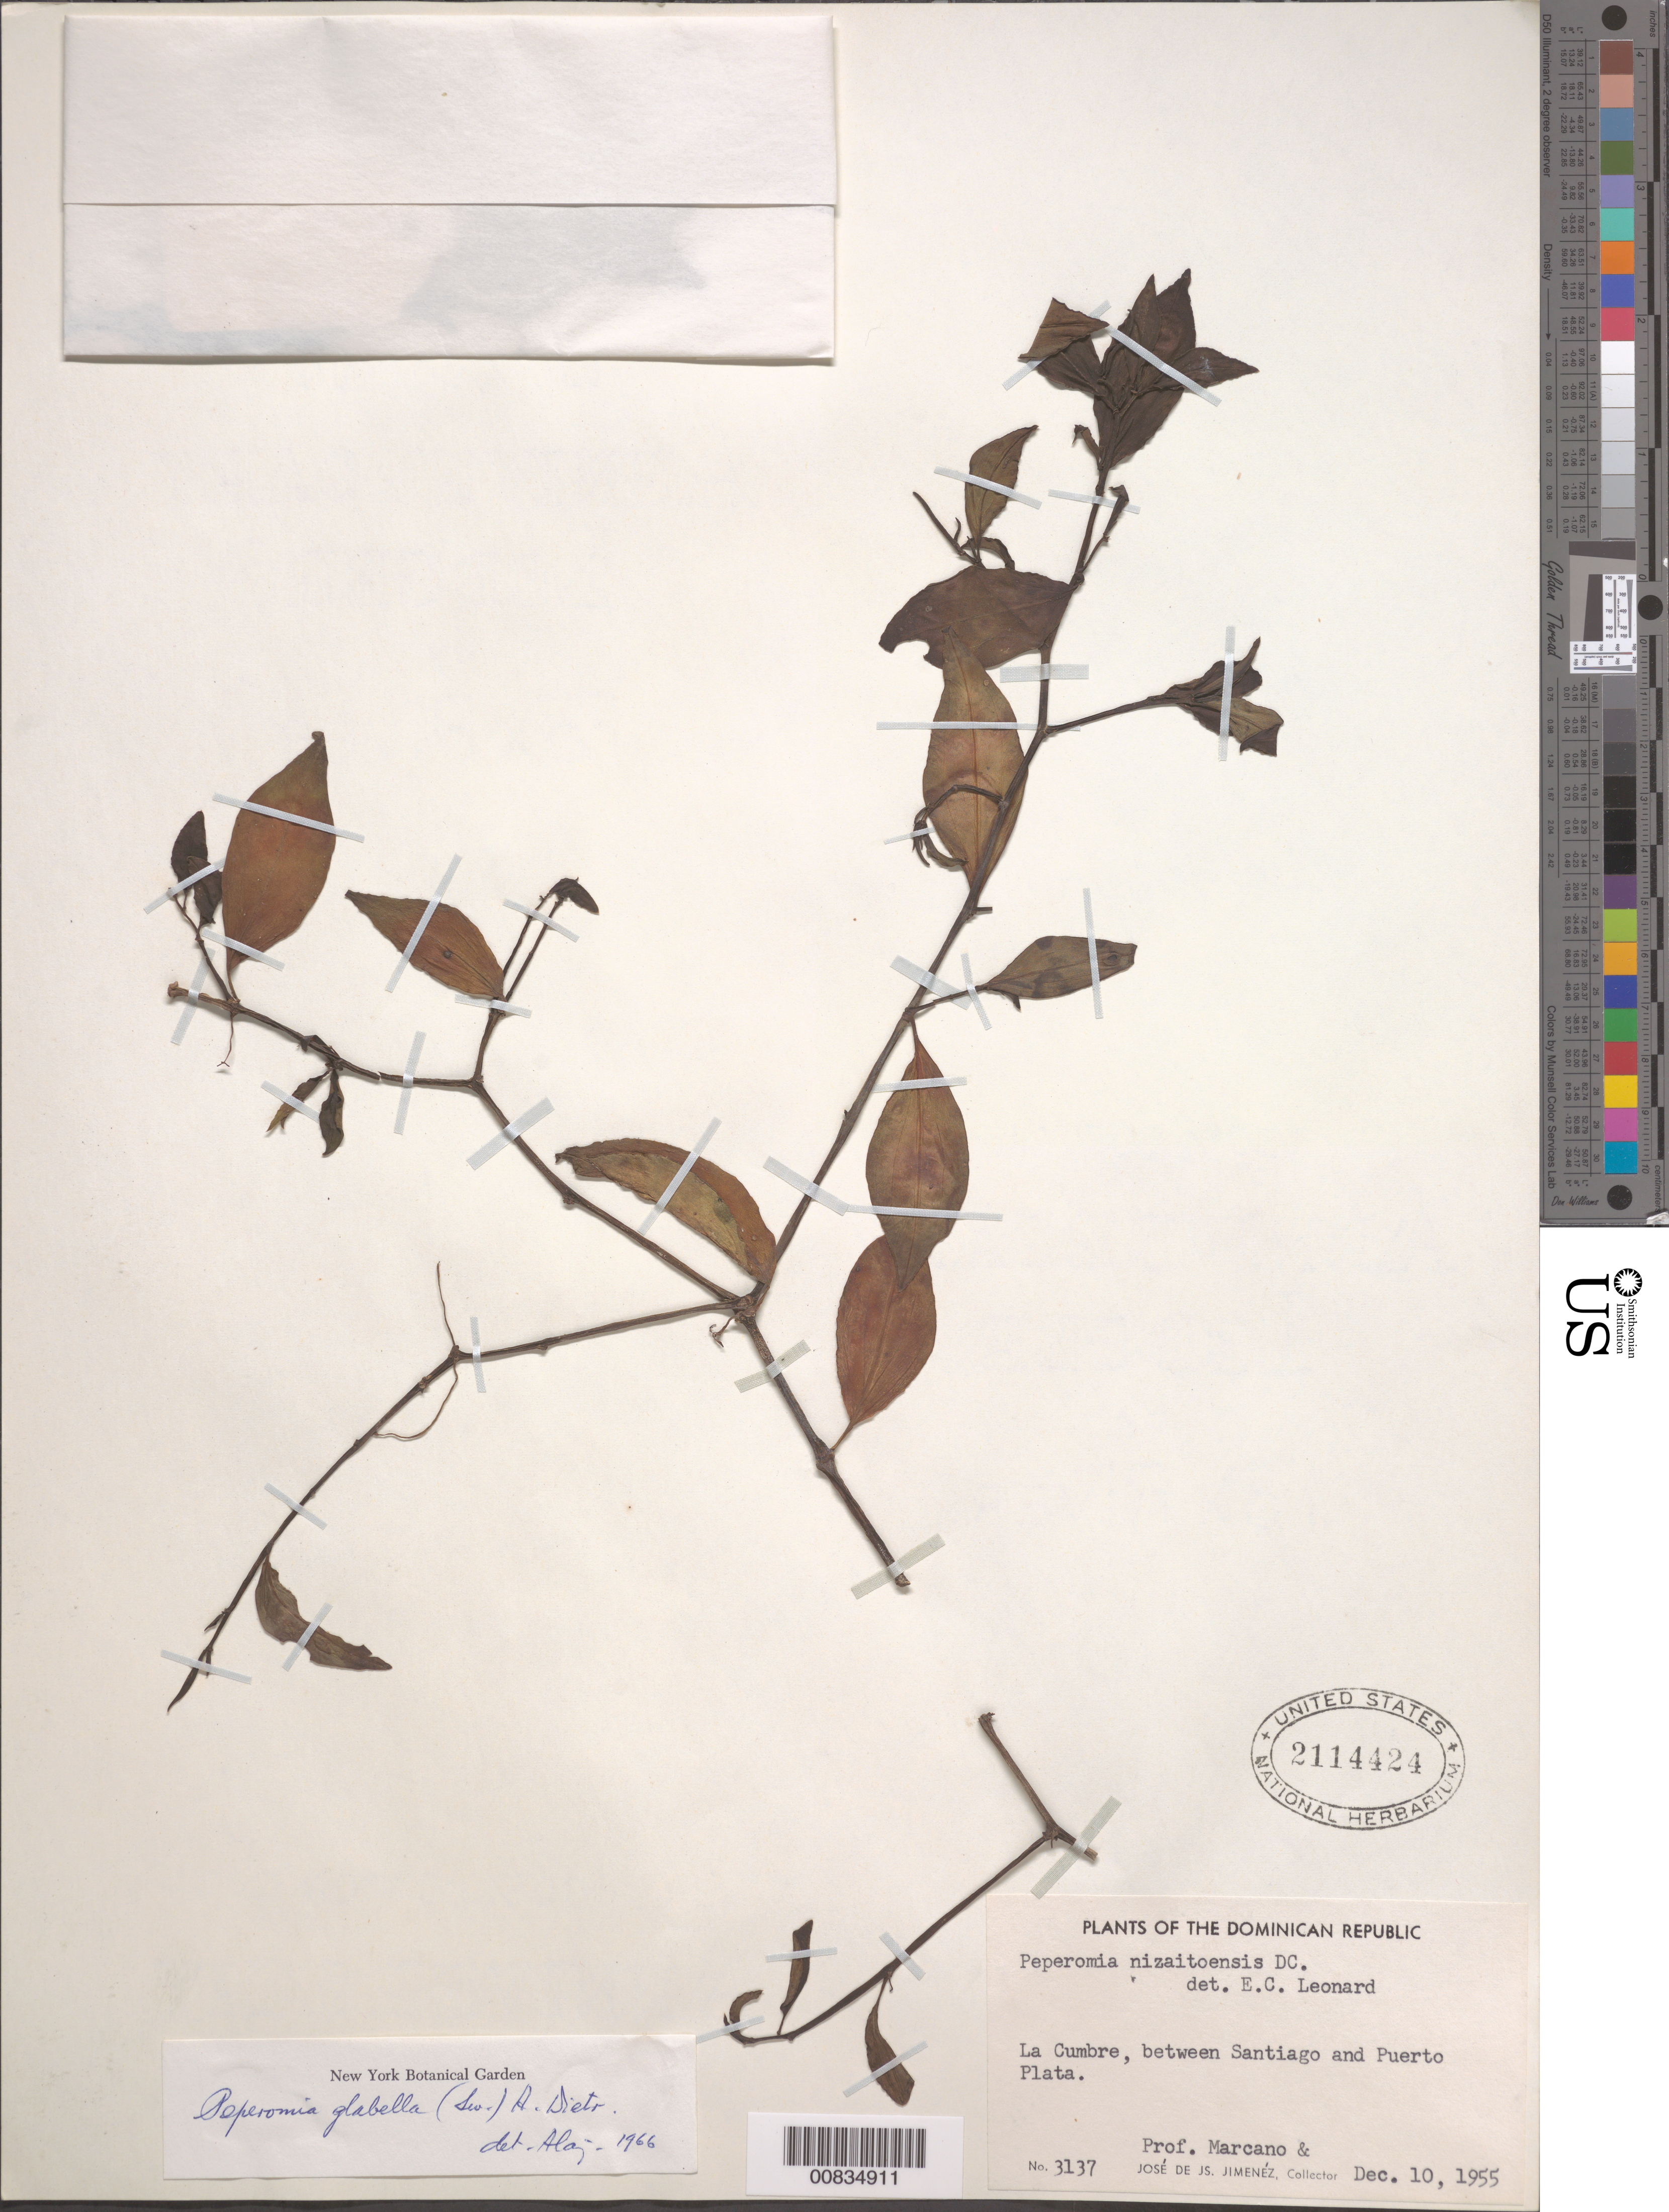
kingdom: Plantae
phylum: Tracheophyta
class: Magnoliopsida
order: Piperales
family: Piperaceae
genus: Peperomia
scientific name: Peperomia glabella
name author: (Sw.) A. Dietr.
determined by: Liogier, Alain H.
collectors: J. J. Jiménez & E. J. Marcano F.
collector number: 3137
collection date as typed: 10 Dec 1955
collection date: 1955-12-10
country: Dominican Republic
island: Hispaniola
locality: La Cumbre, between Santiago and Puerto Plata.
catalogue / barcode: US 2114424